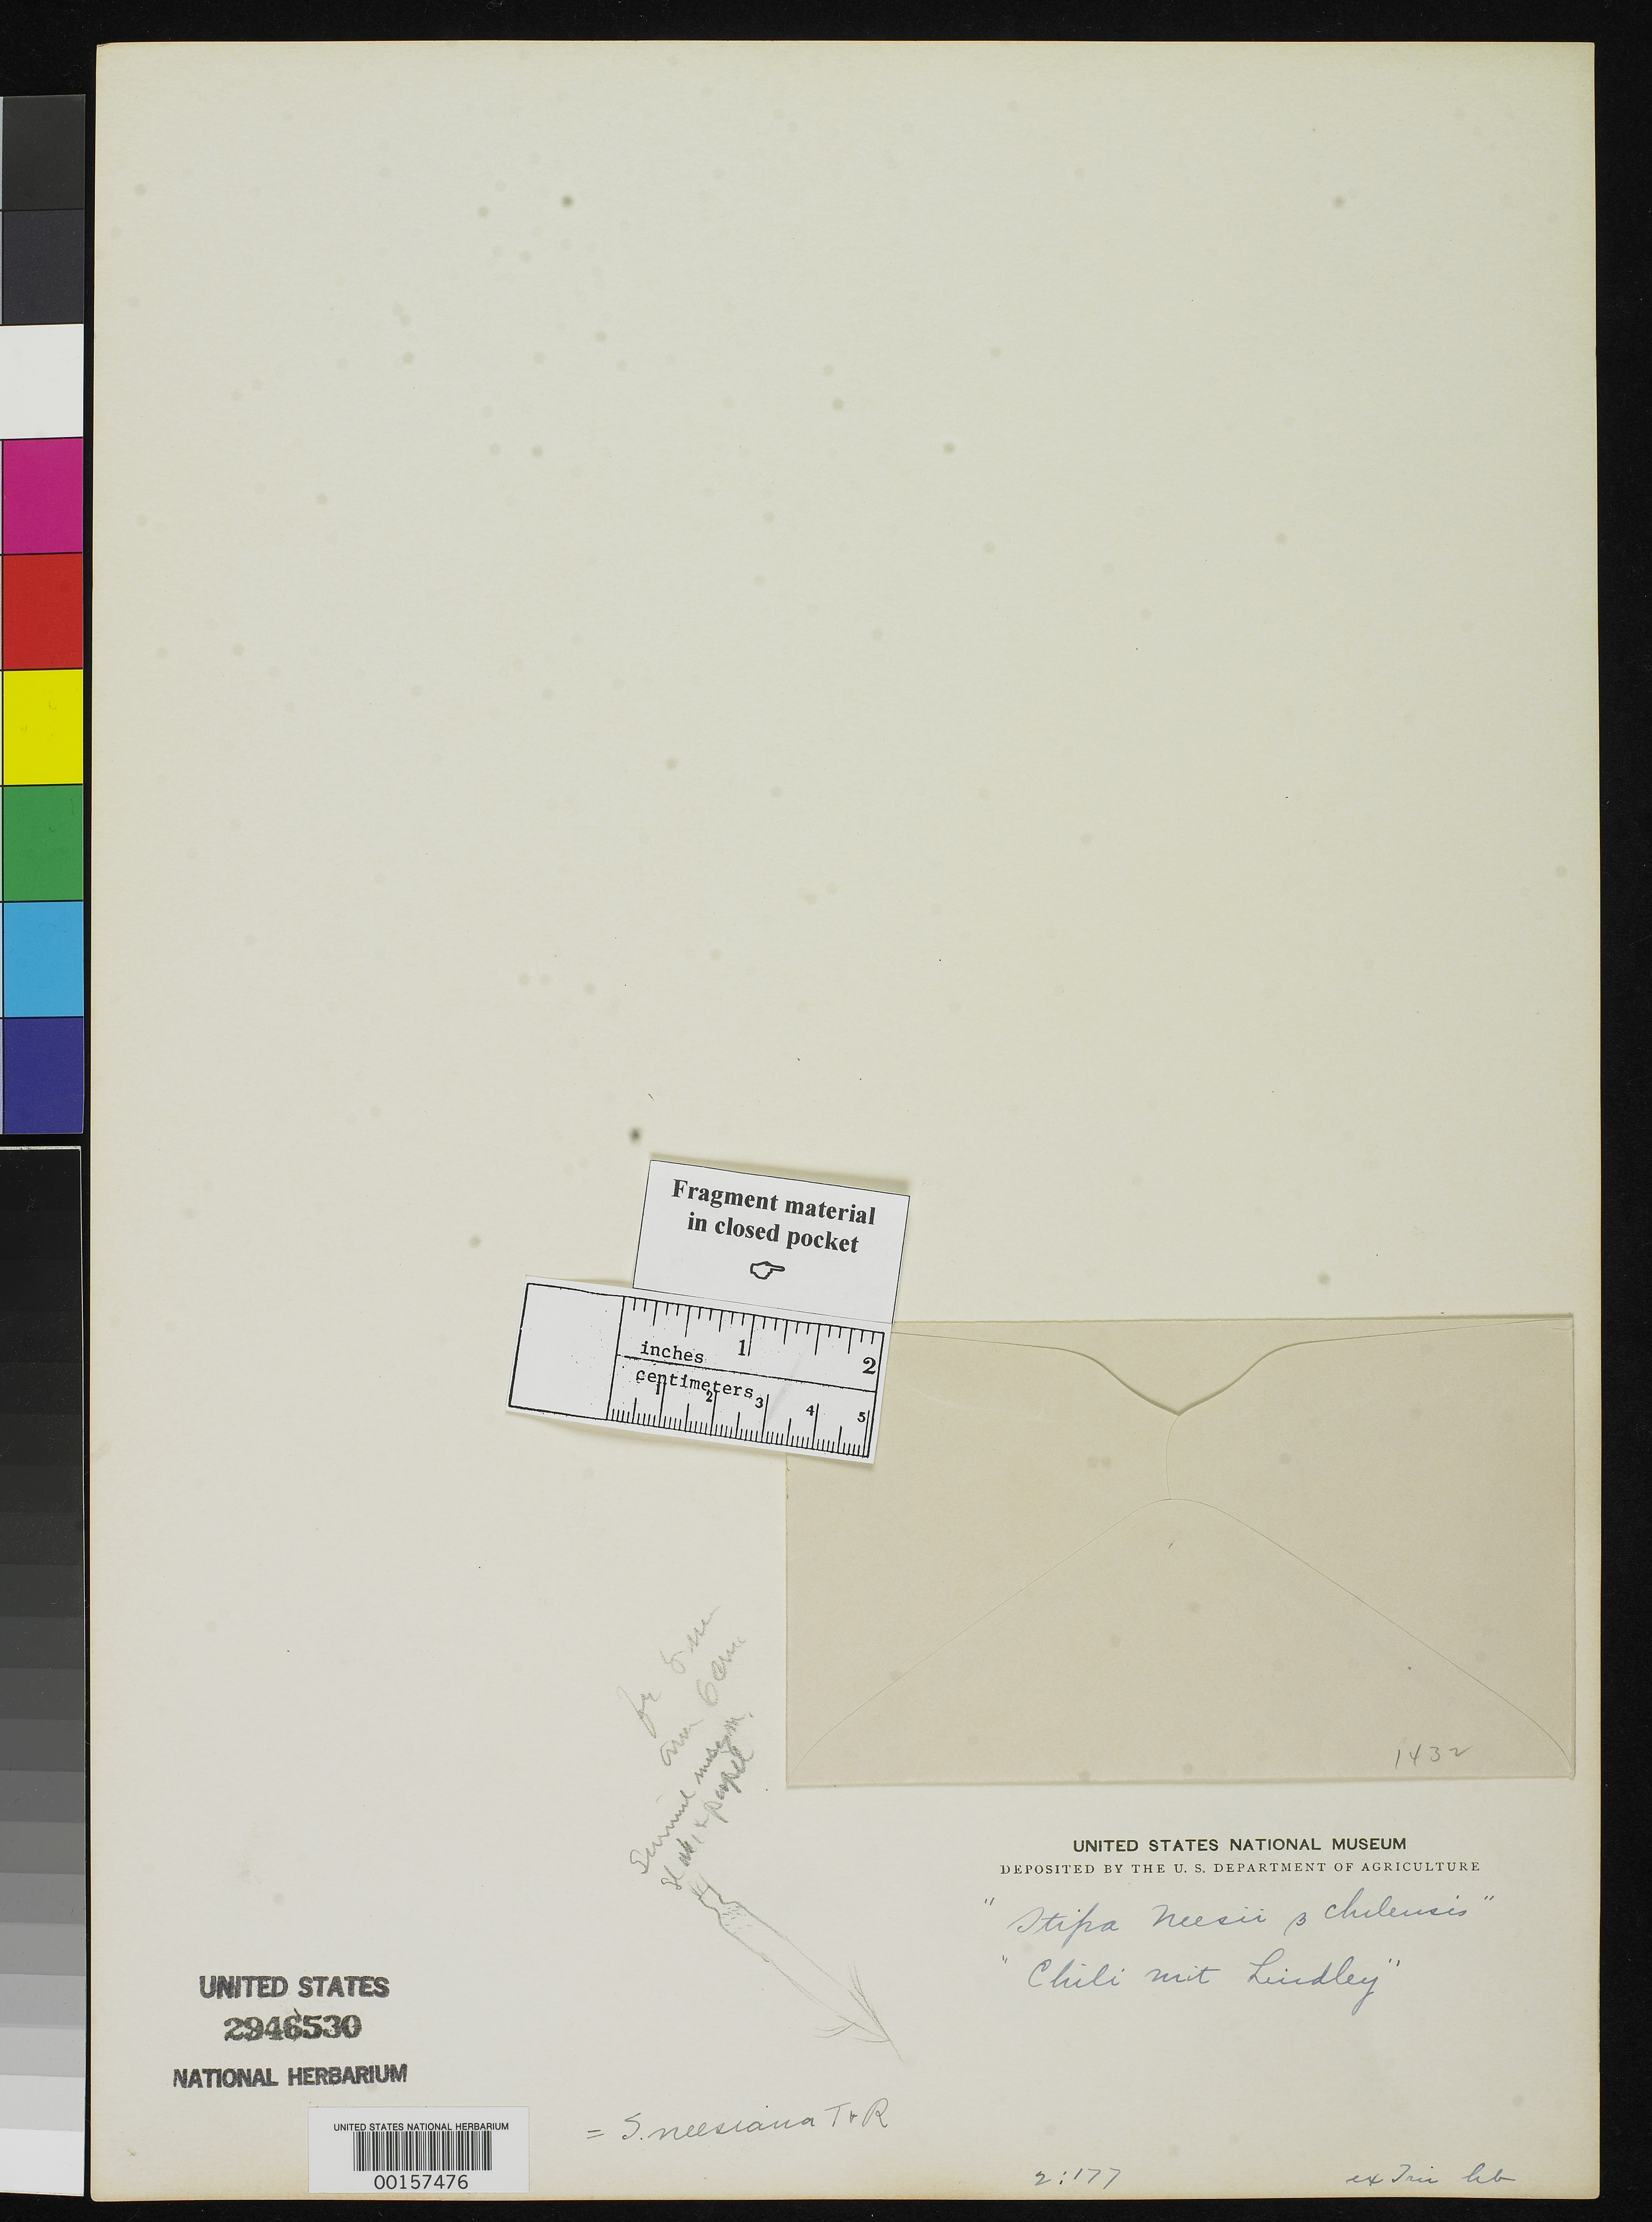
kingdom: Plantae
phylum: Tracheophyta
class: Liliopsida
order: Poales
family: Poaceae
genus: Stipa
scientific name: Stipa neesiana var. chilensis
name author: Trin. & Rupr.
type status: Type Fragment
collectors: C. L. G. Bertero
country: Chile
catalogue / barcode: US 2946530